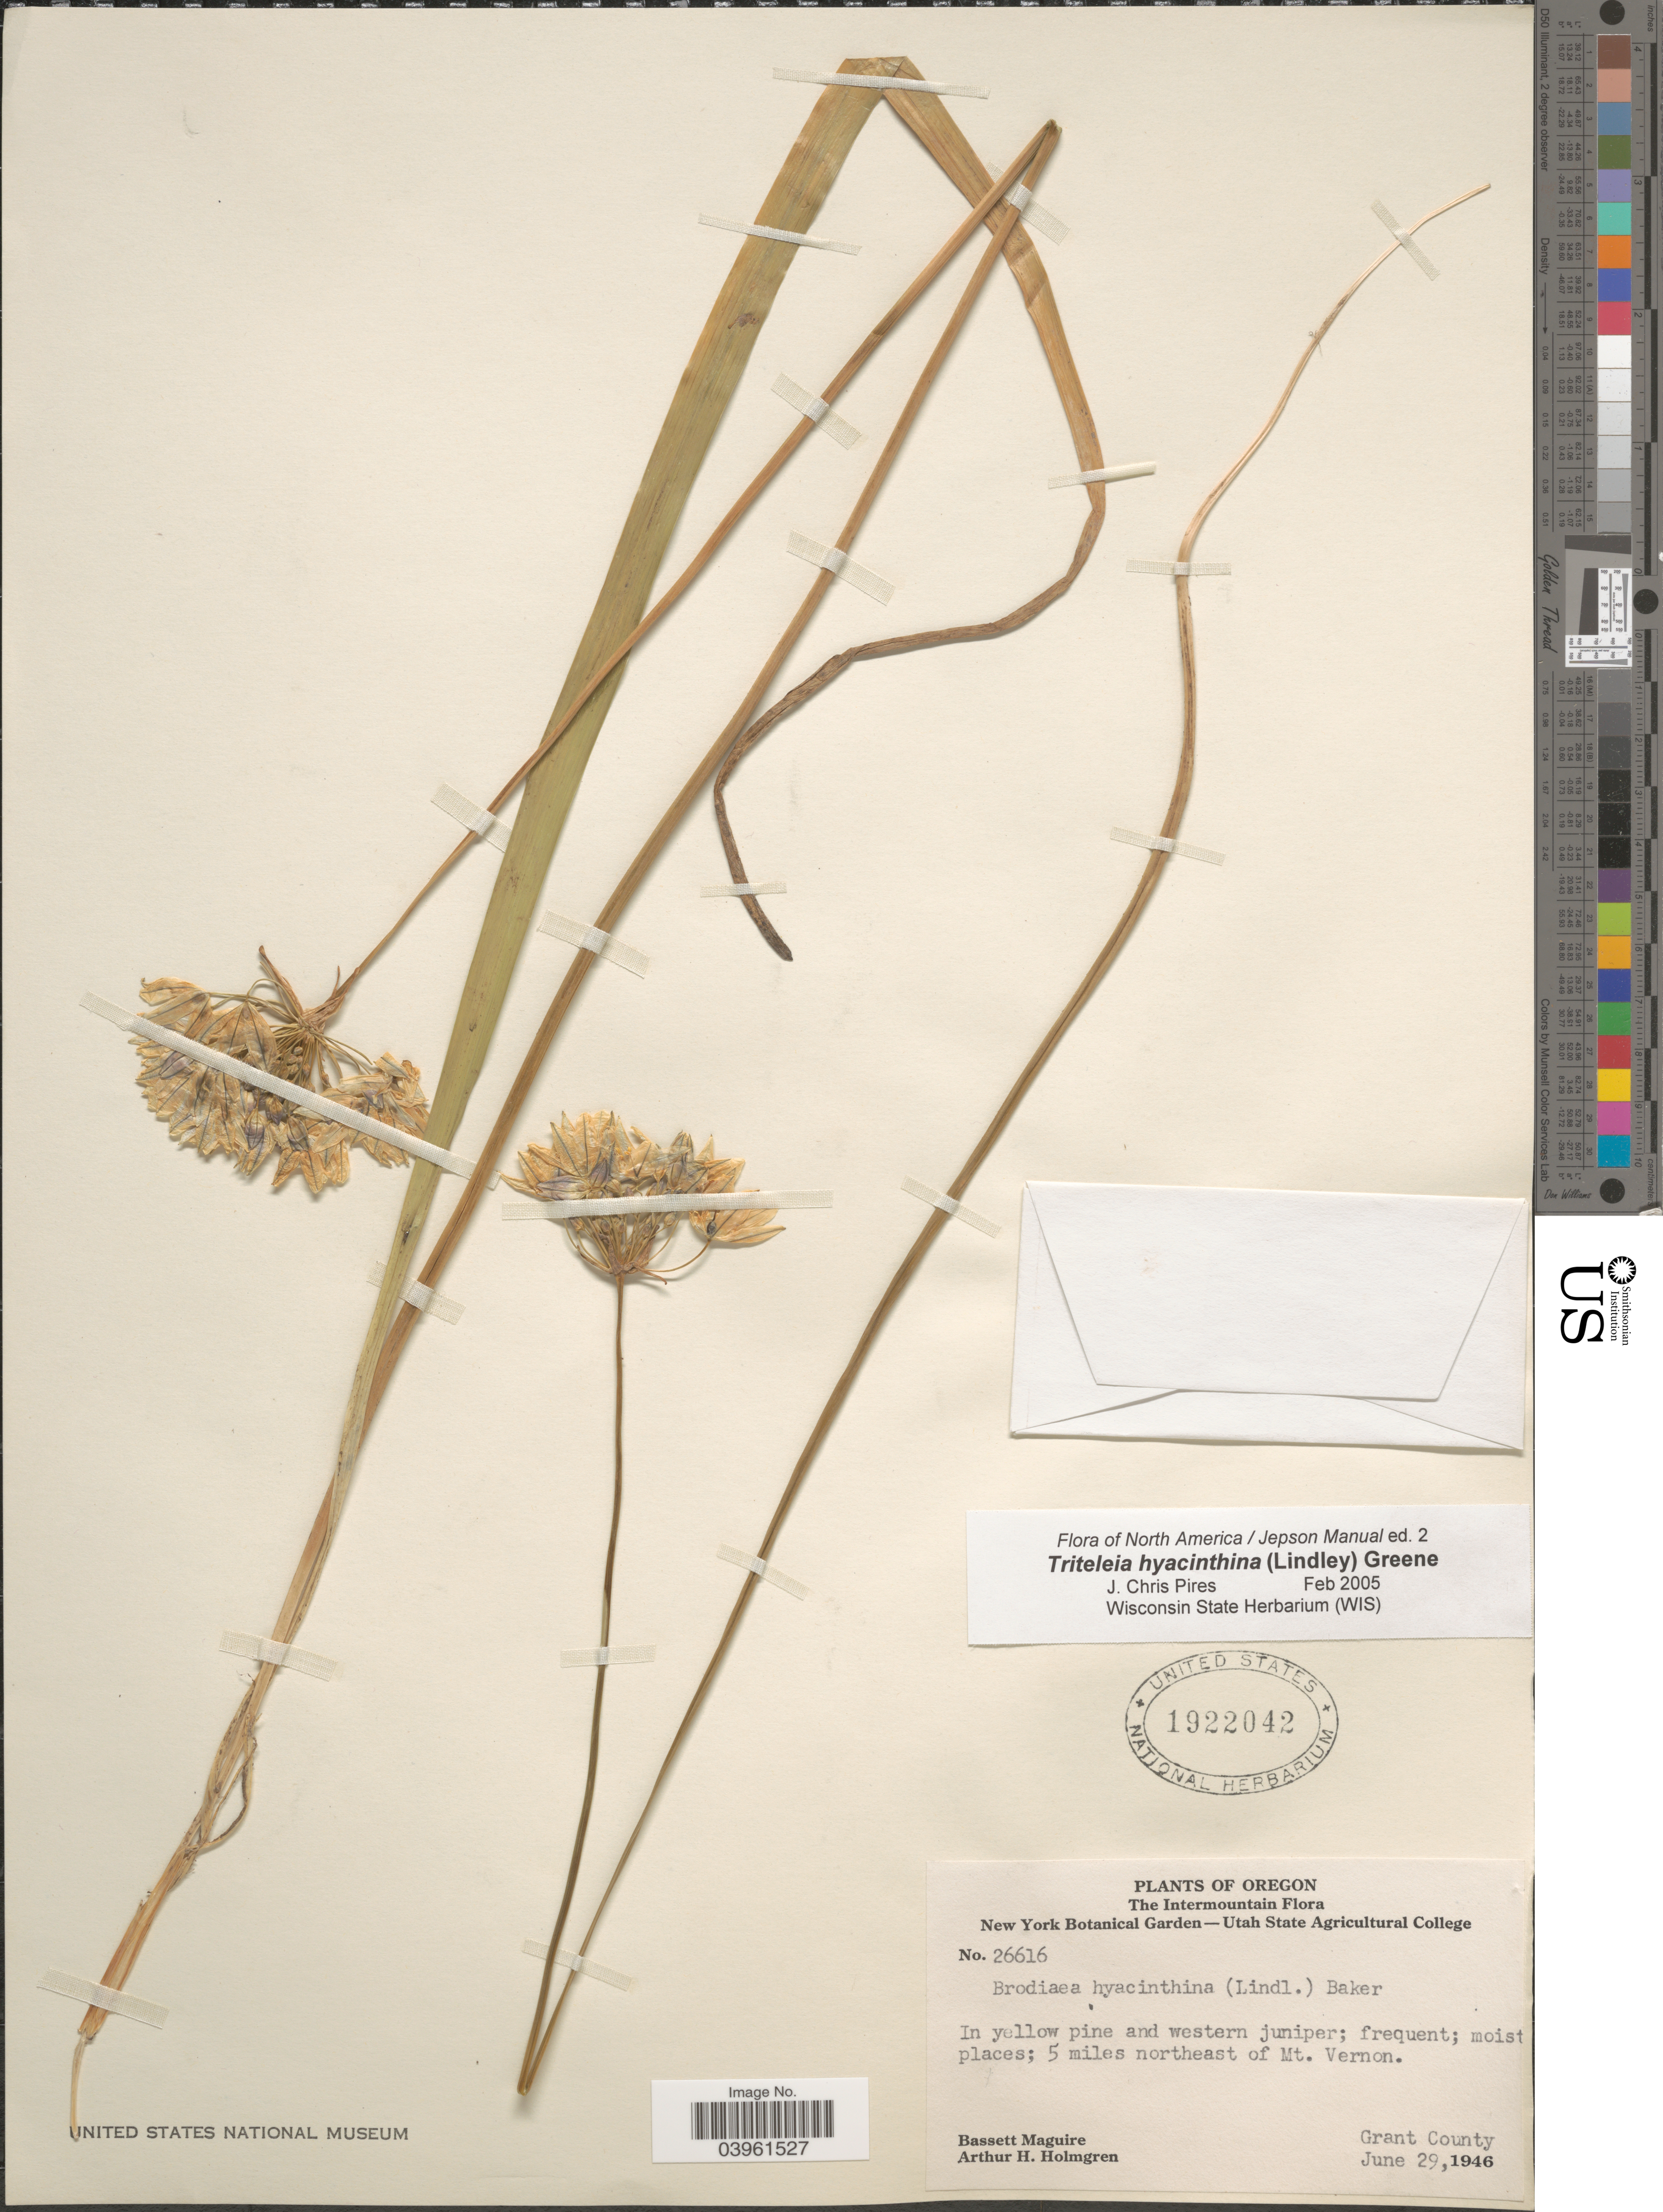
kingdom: Plantae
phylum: Tracheophyta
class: Liliopsida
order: Asparagales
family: Asparagaceae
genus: Triteleia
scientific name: Triteleia hyacinthina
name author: (Lindl.) Greene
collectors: B. Maguire & A. H. Holmgren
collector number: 26616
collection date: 1946-06-29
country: United States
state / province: Oregon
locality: The Intermountain. 5 miles northeast of Mt. Vernon. Grant County.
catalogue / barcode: US 1922042